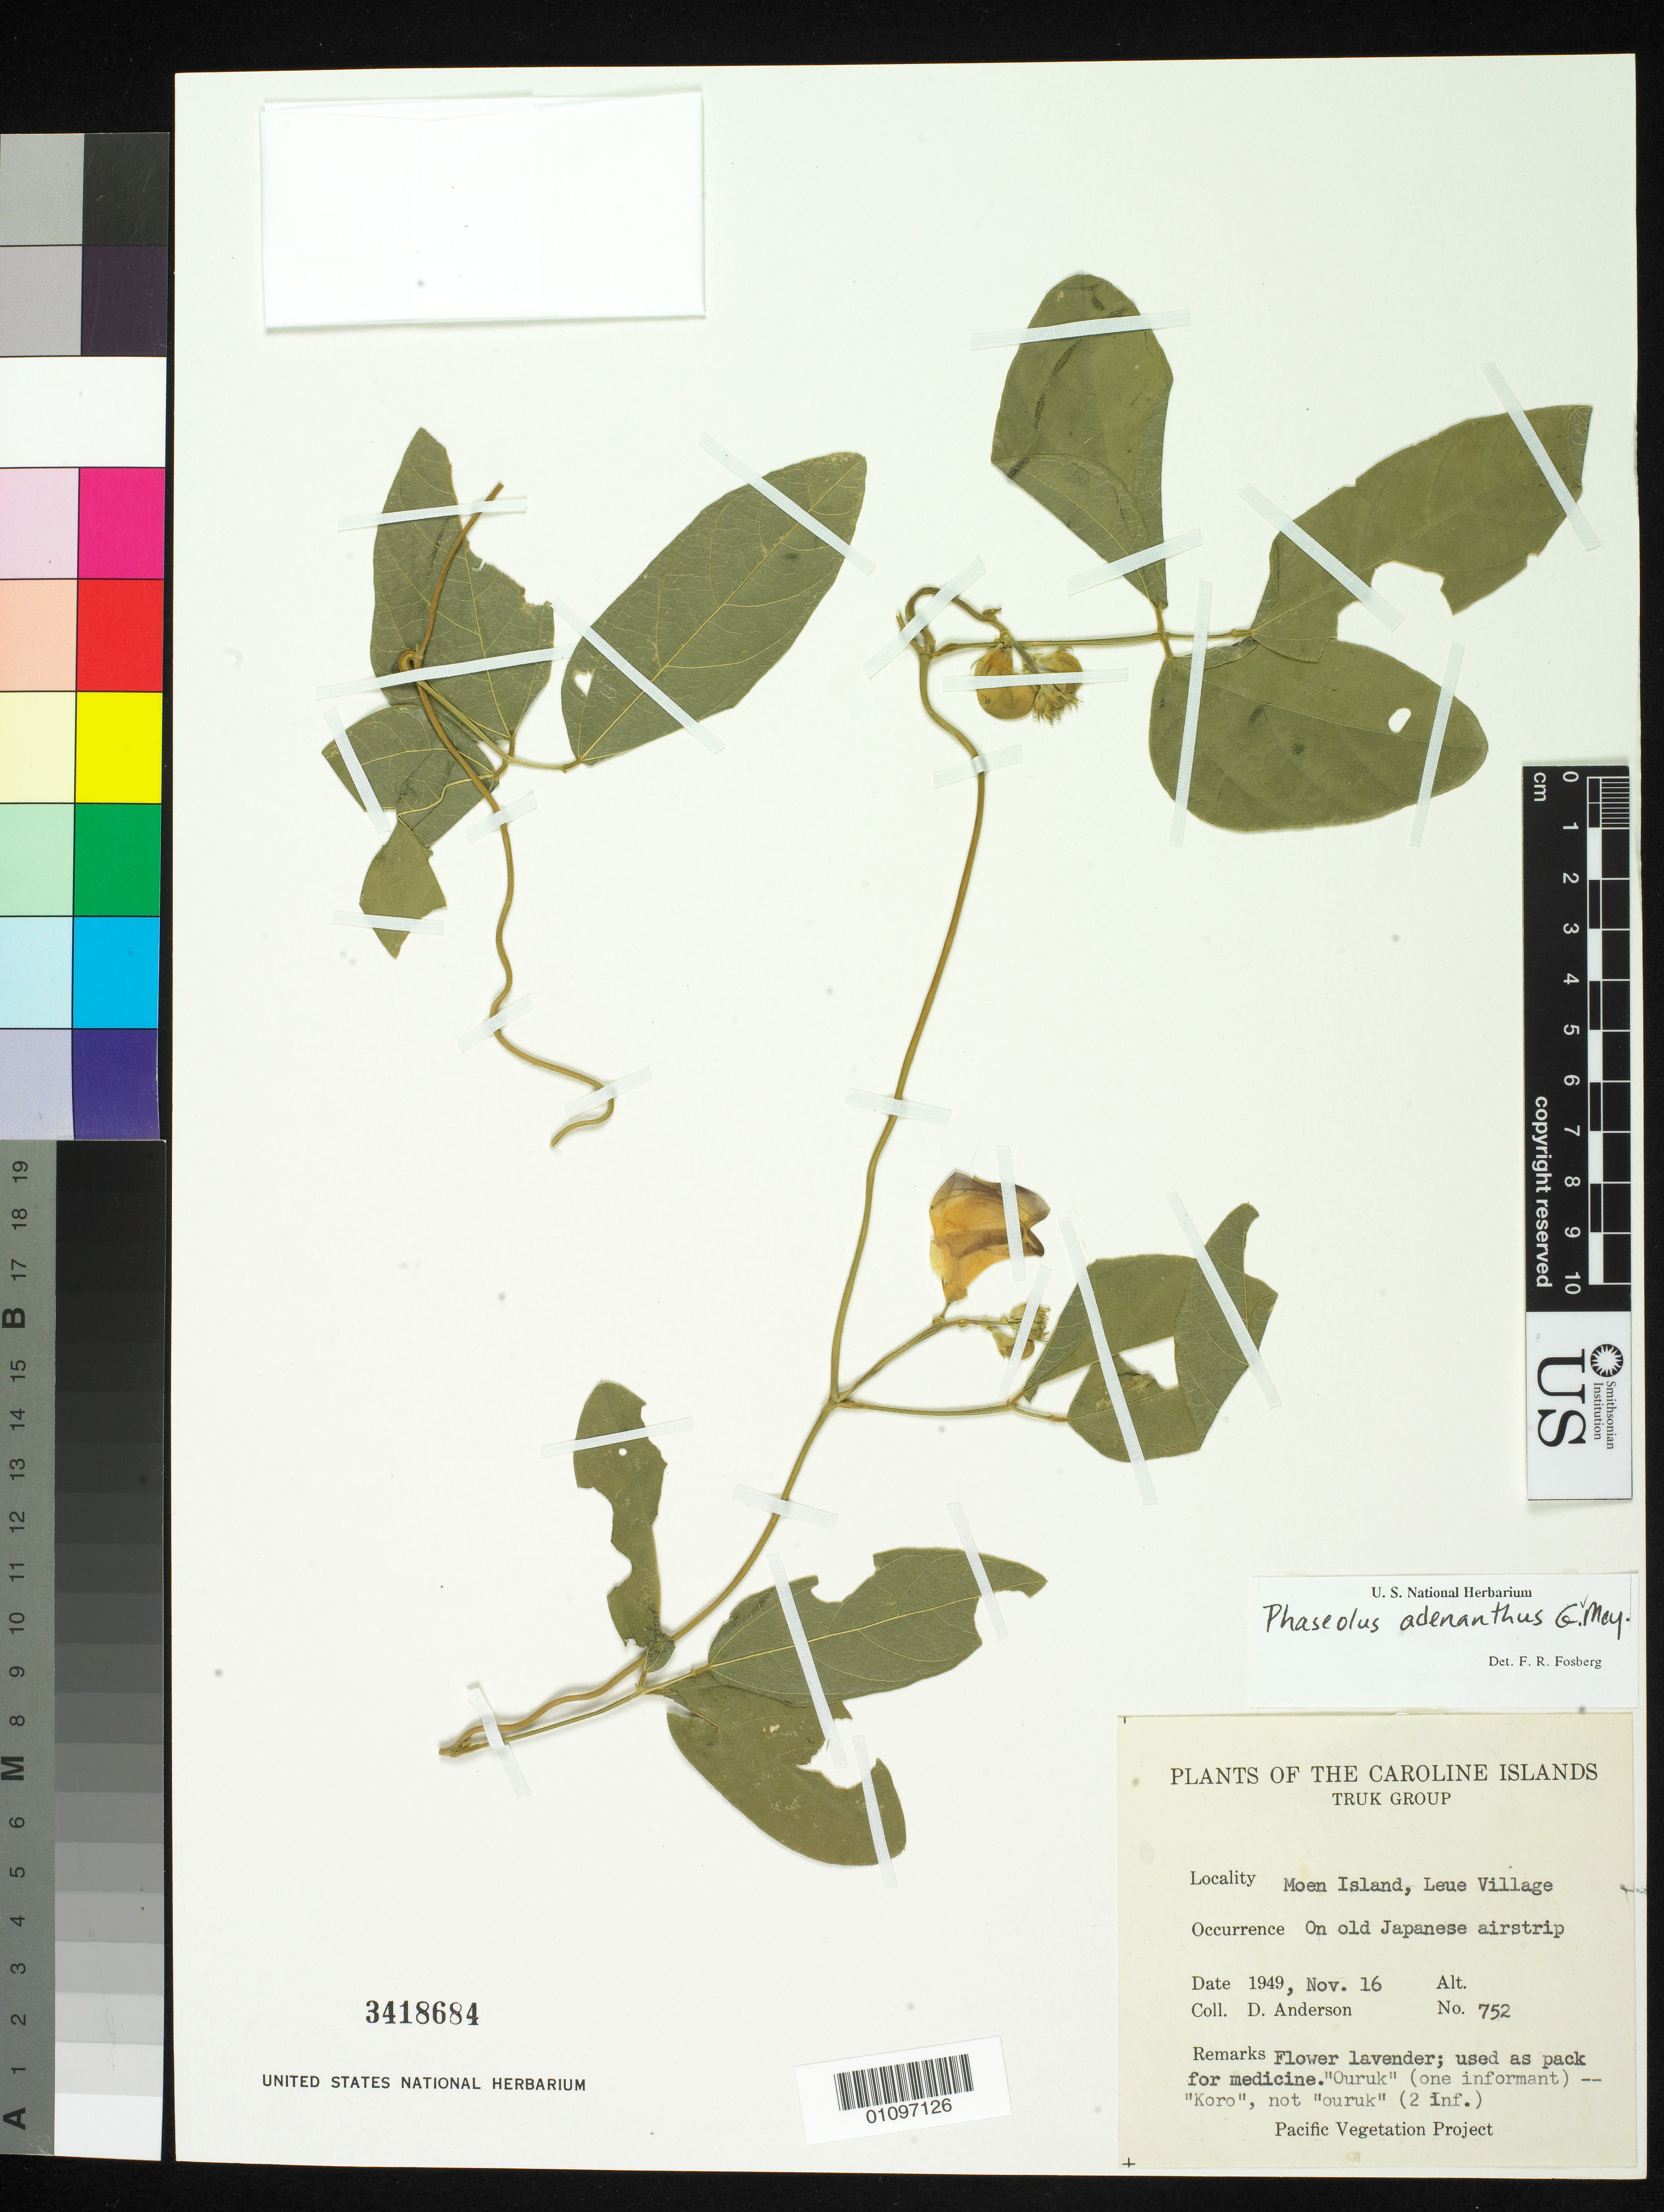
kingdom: Plantae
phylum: Tracheophyta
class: Magnoliopsida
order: Fabales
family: Fabaceae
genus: Leptospron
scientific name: Leptospron adenanthum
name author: (G. Mey.) A. Delgado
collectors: D. Anderson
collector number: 752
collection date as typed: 16 Nov 1949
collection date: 1949-11-16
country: Micronesia, Federated States of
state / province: Truk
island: Moen [Wono]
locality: Moen Island, Moen Village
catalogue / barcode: US 3418684